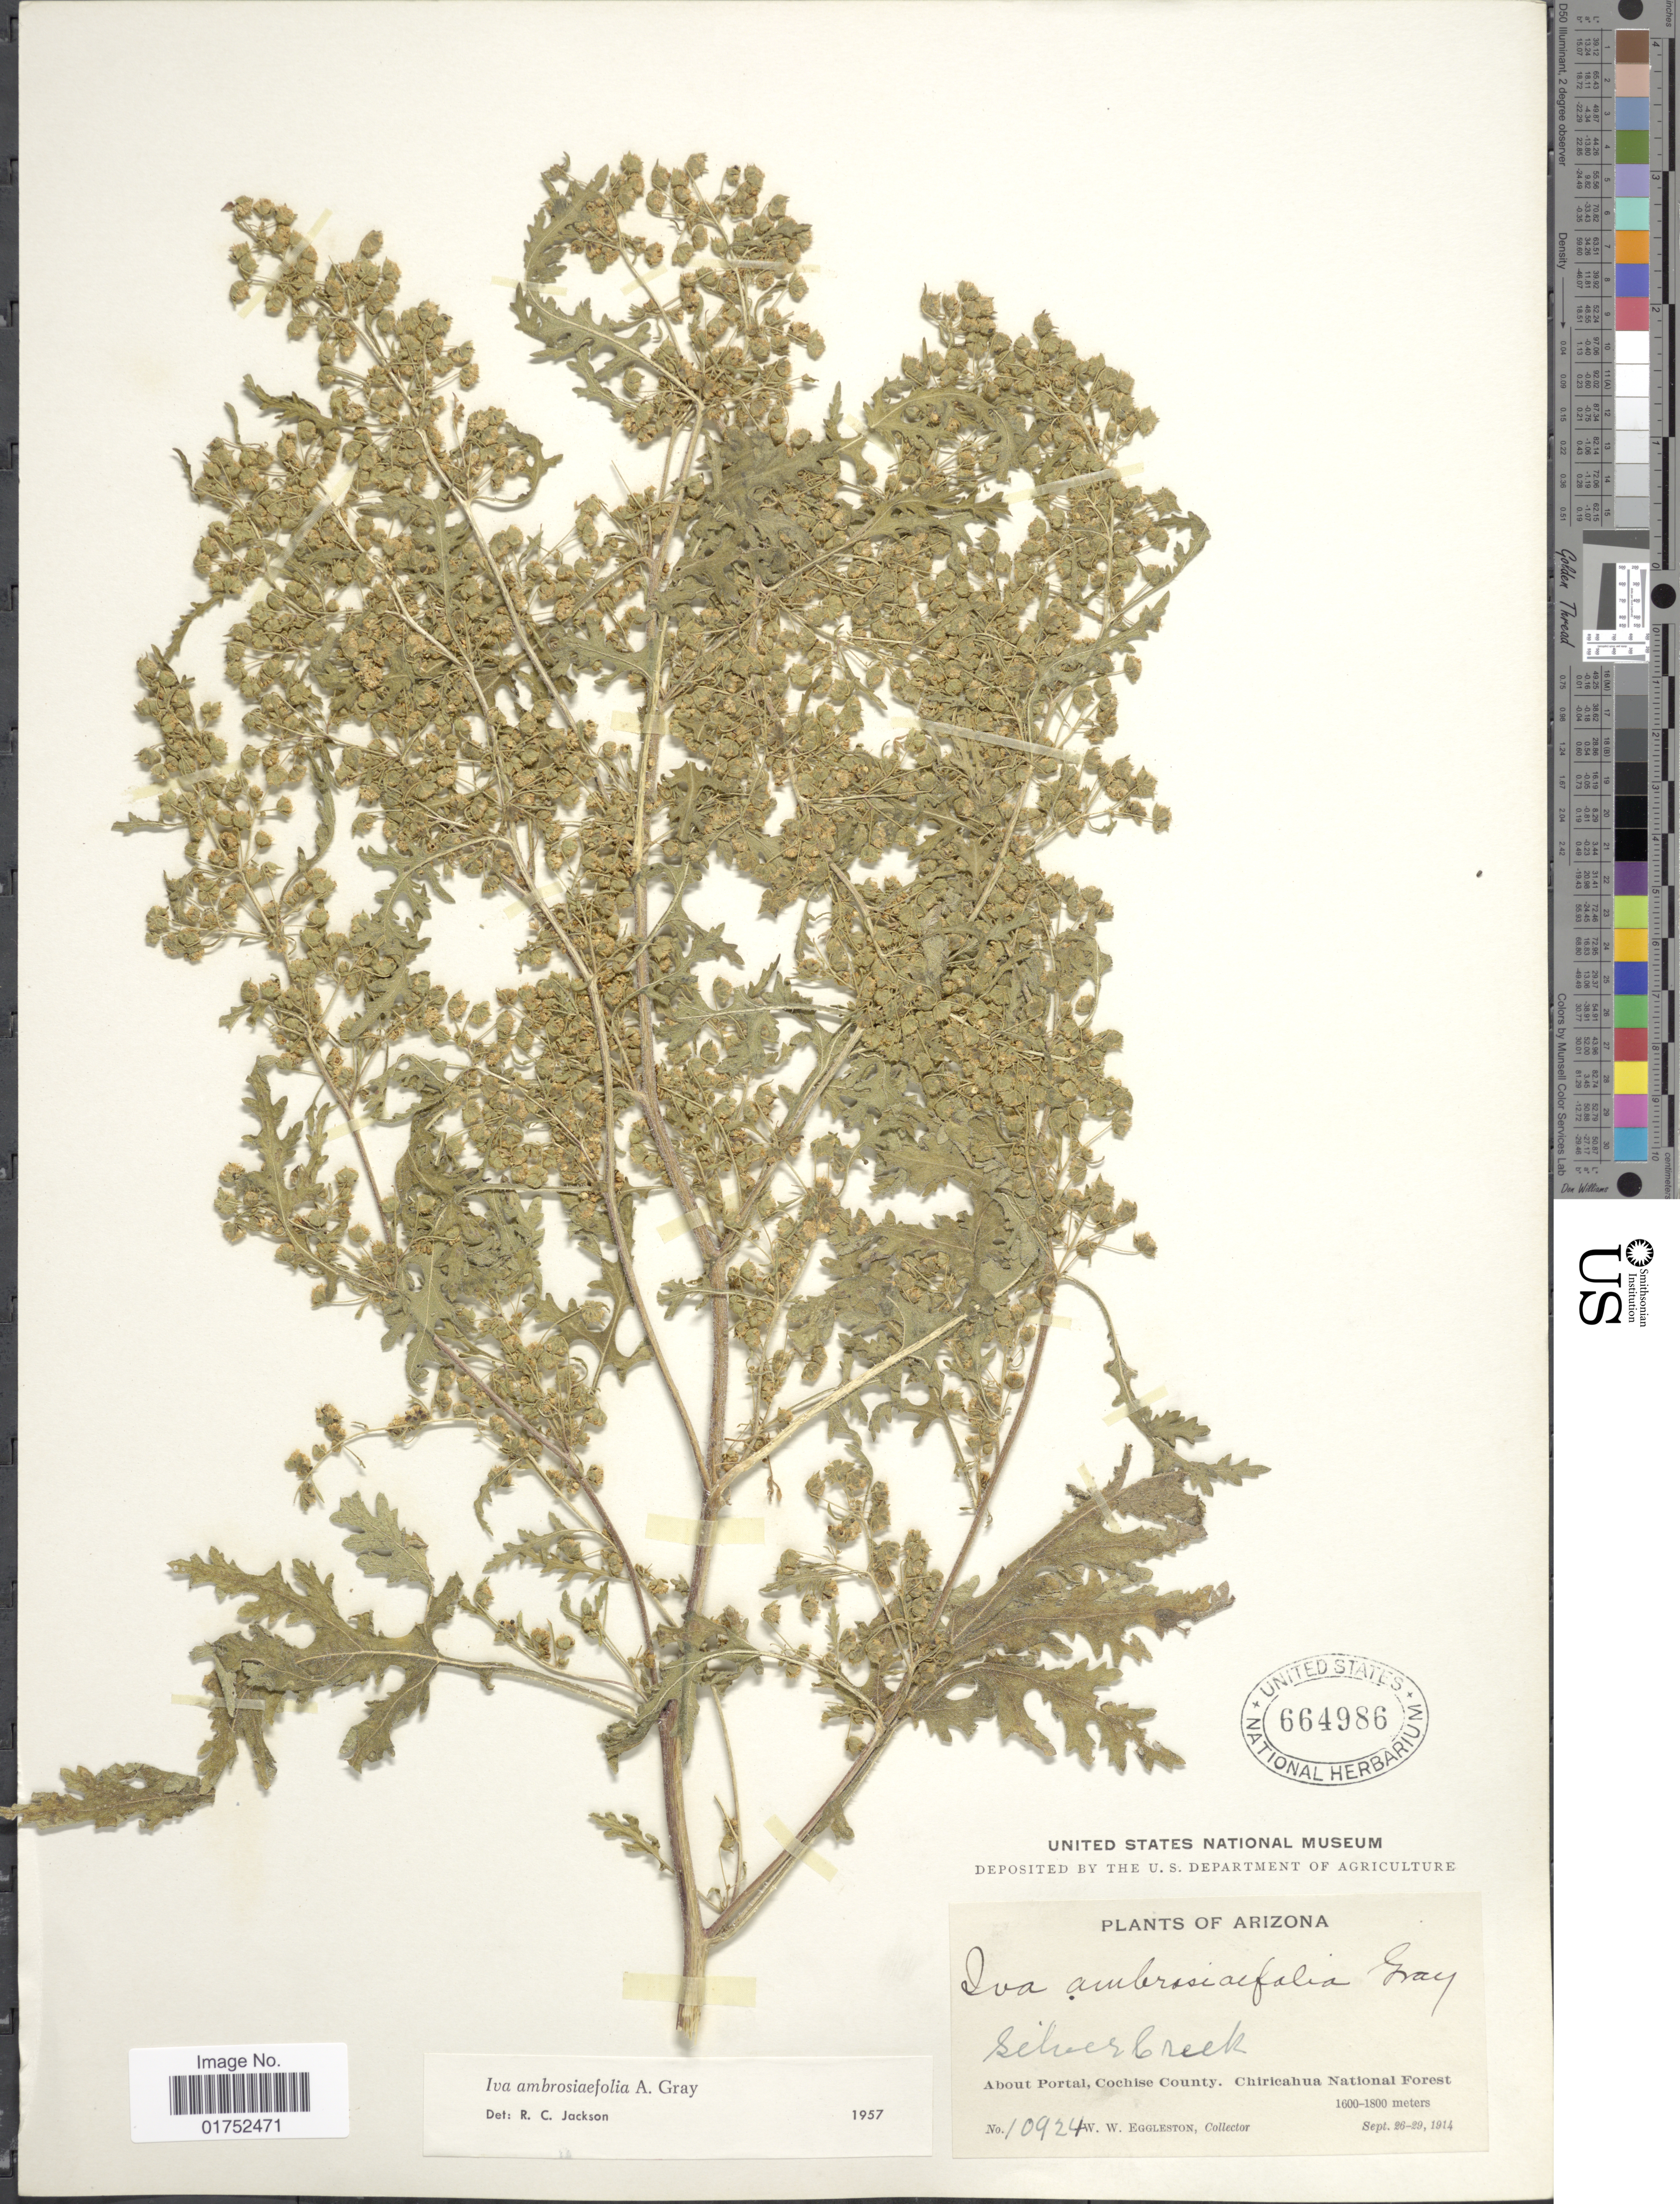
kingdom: Plantae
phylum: Tracheophyta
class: Magnoliopsida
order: Asterales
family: Asteraceae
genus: Iva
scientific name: Iva ambrosiifolia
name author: (A. Gray) A. Gray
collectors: W. W. Eggleston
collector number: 10924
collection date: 1914-09-26/1914-09-29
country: United States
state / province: Arizona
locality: Silver Creek, about Portal, Cochise County, Chiricahua National Forest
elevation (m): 1600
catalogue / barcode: US 664986